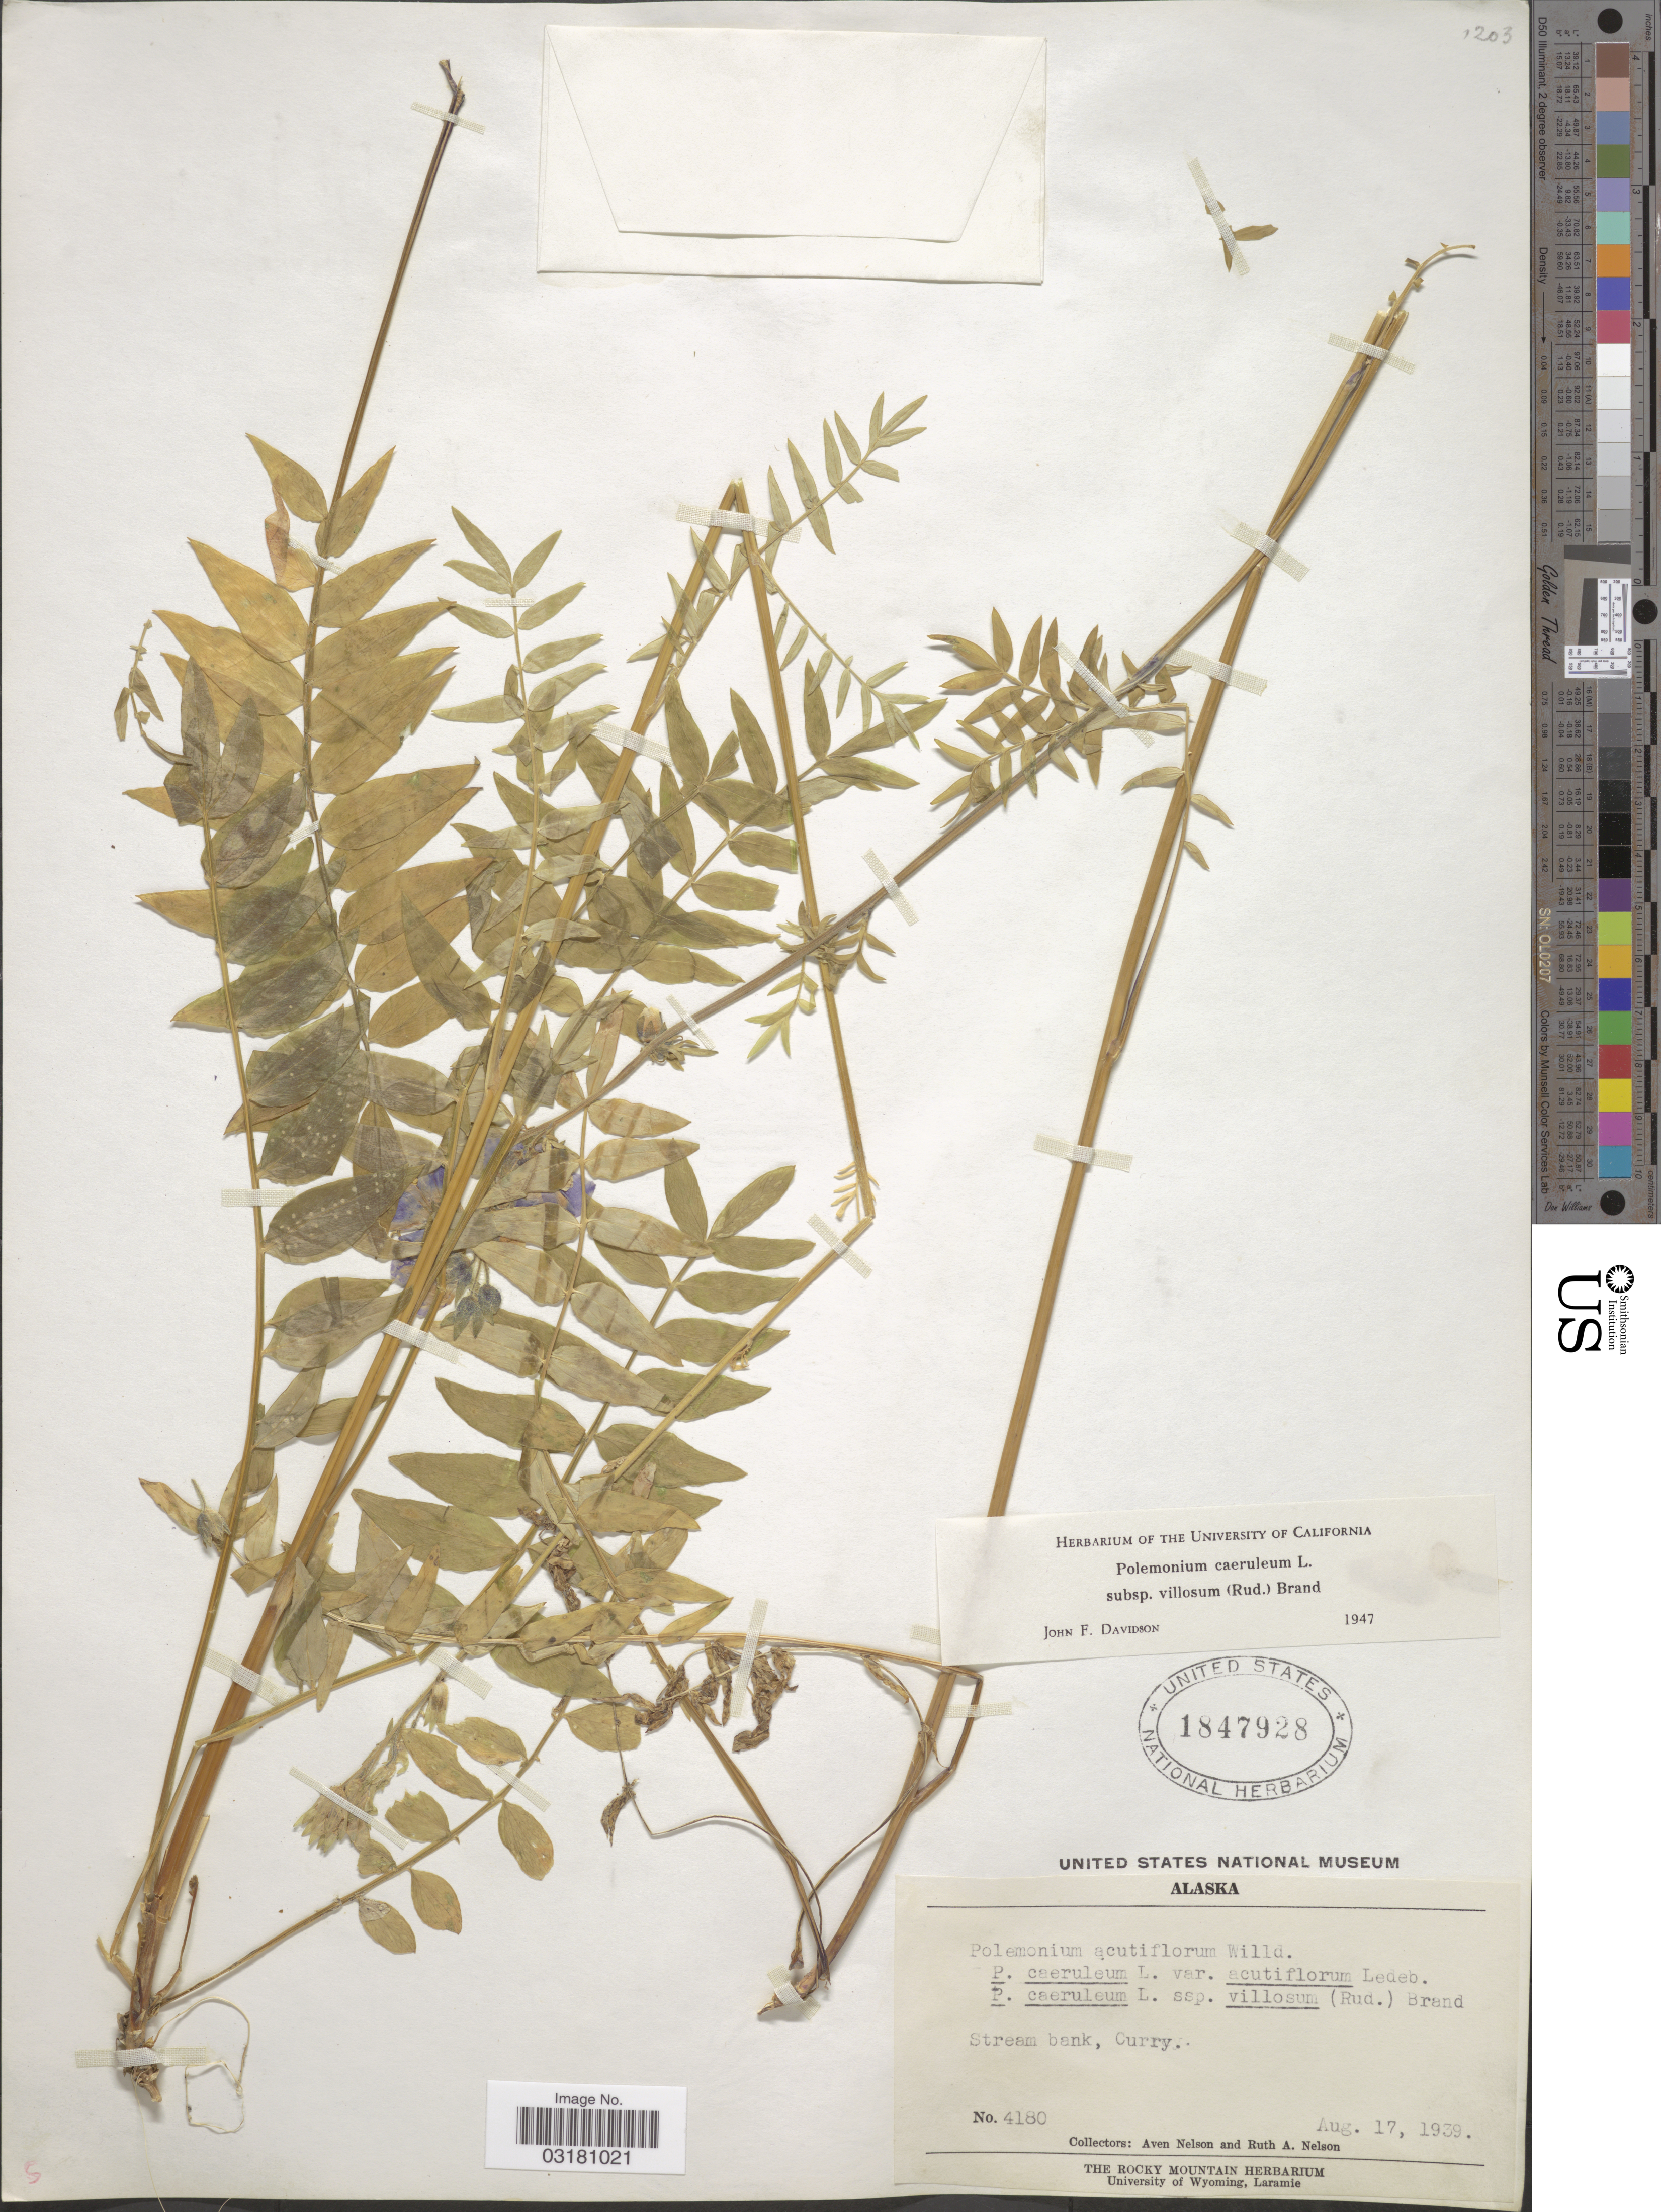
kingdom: Plantae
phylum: Tracheophyta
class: Magnoliopsida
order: Ericales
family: Polemoniaceae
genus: Polemonium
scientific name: Polemonium caeruleum subsp. villosum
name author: (Rudolph ex Georgi) Brand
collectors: A. Nelson & R. A. Nelson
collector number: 4180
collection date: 1939-08-17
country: United States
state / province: Alaska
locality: Stream bank, Curry.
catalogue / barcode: US 1847928